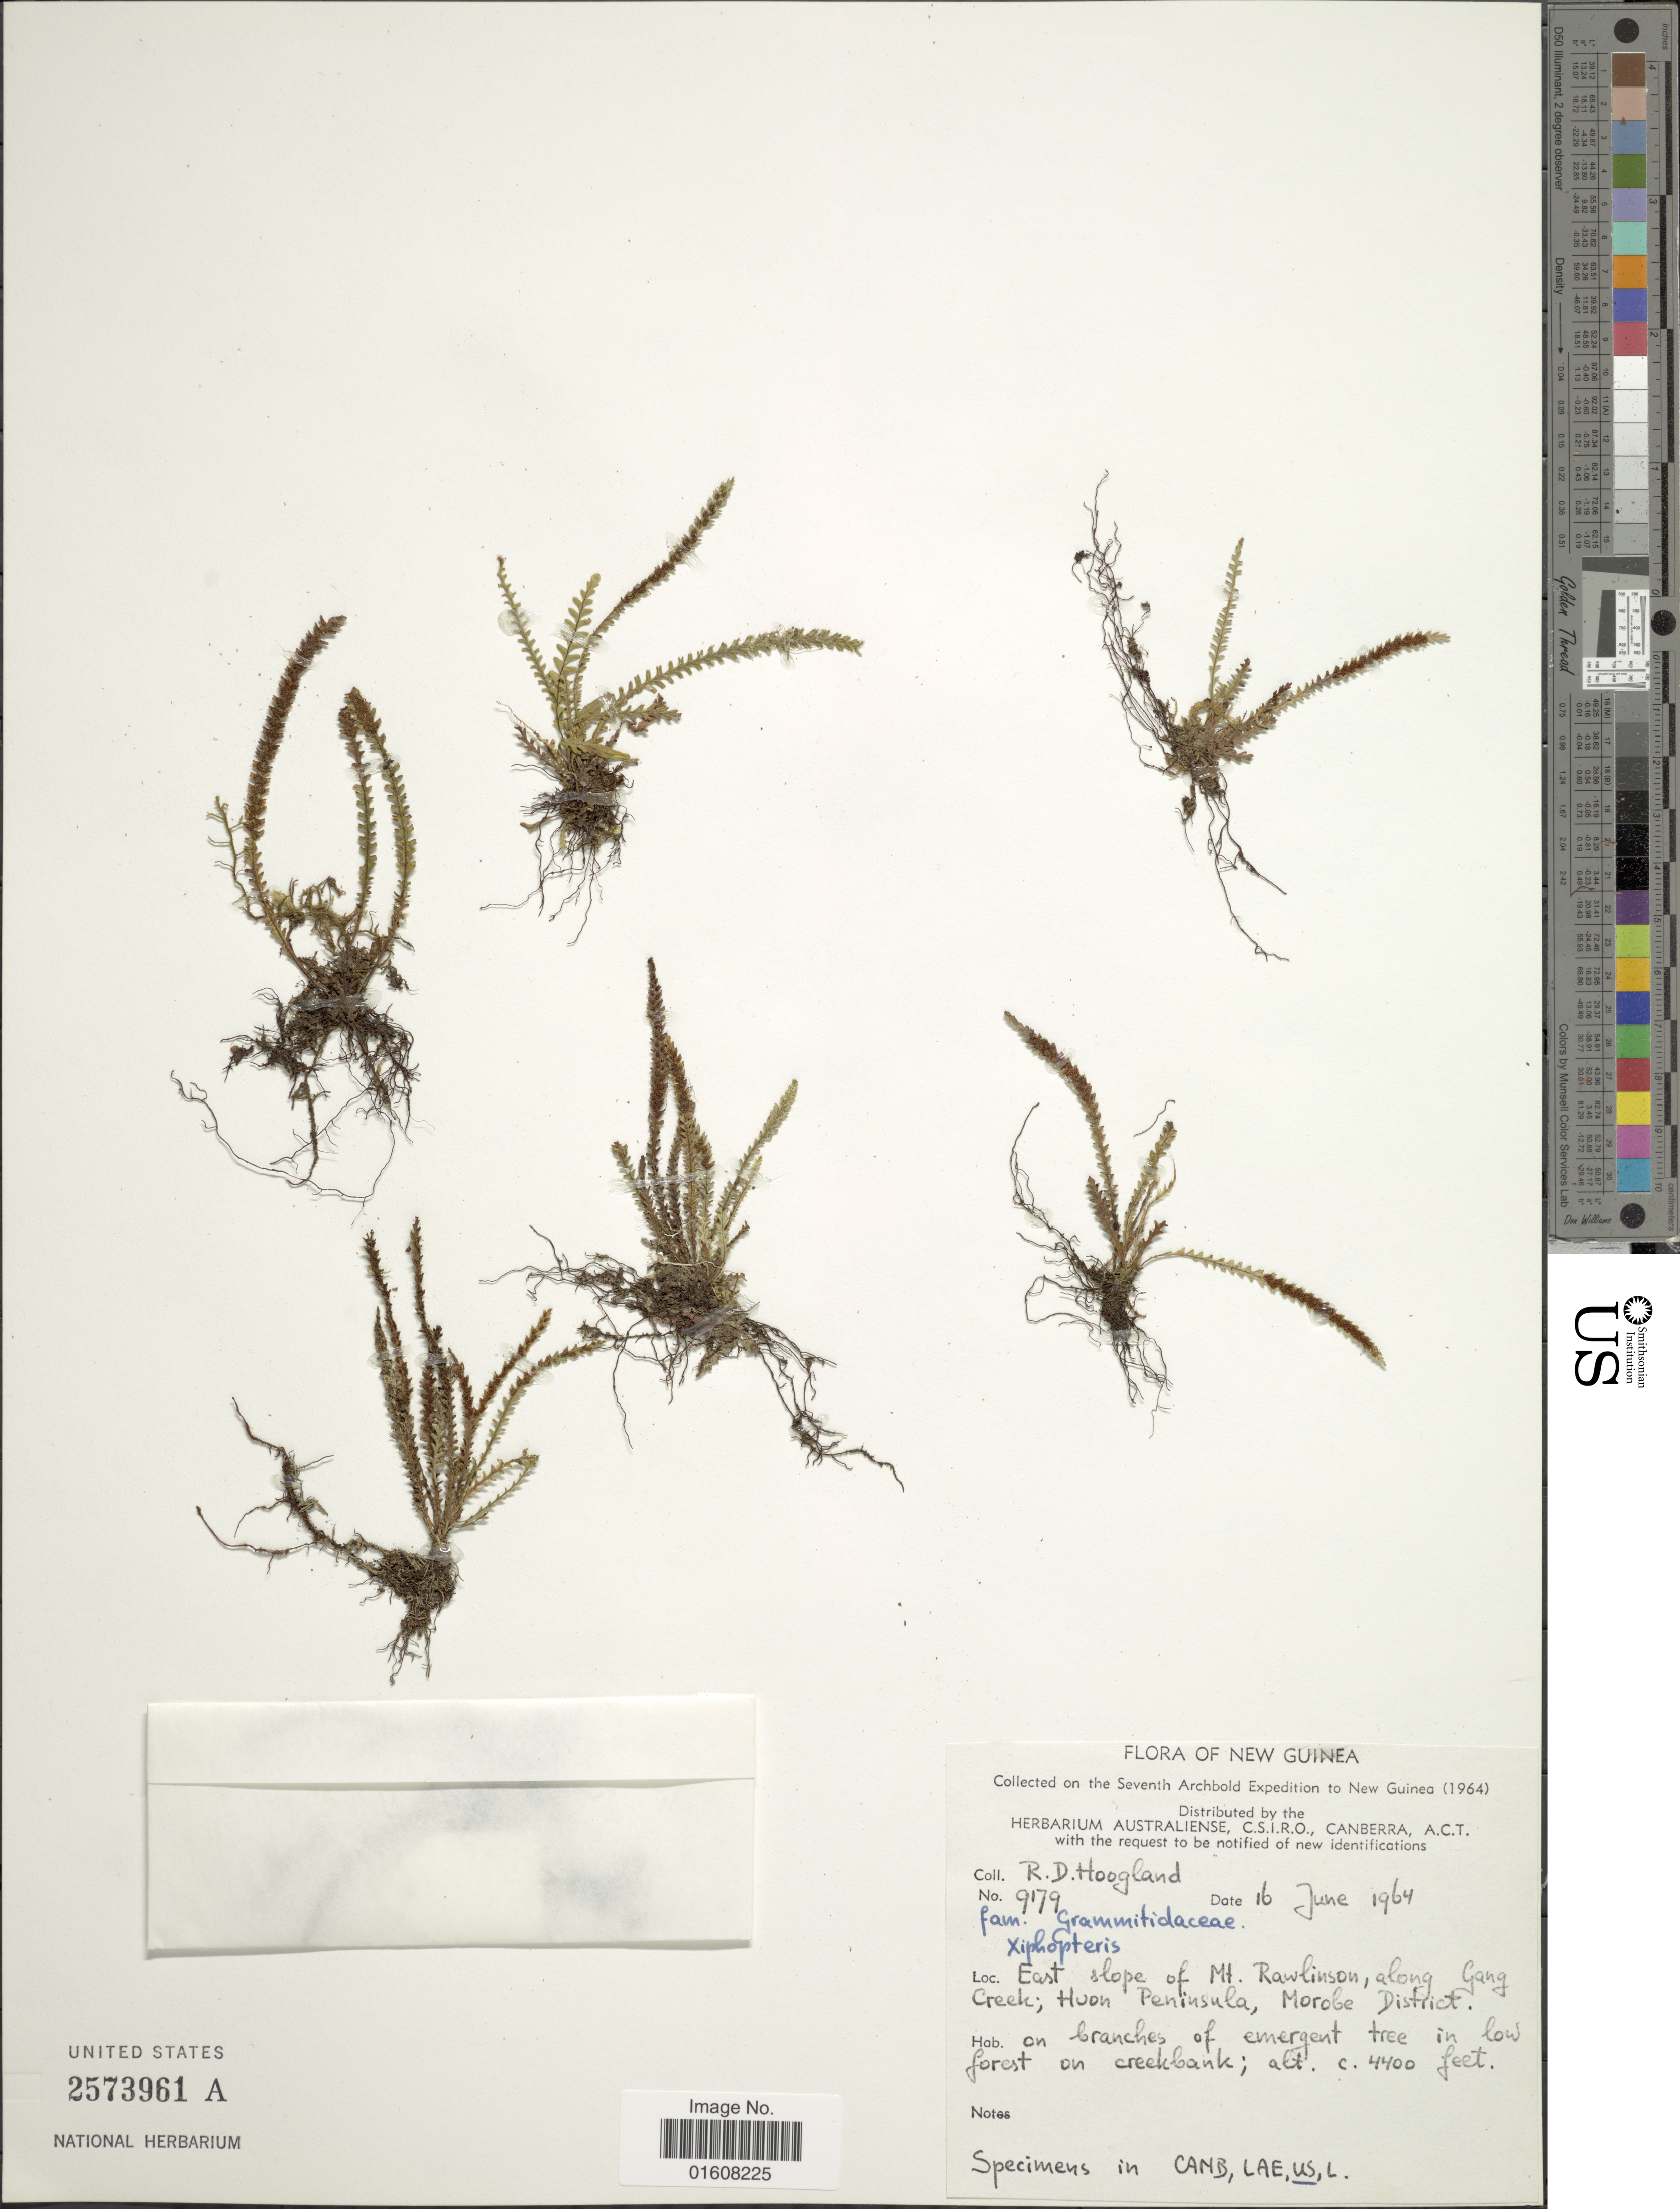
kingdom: Plantae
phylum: Tracheophyta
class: Polypodiopsida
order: Polypodiales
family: Polypodiaceae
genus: Grammitis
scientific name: Grammitis sp.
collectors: R. D. Hoogland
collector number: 9179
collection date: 1964-06-16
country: Papua New Guinea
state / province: Morobe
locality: New Guinea. East slope of Mt. Rawlinson, along Gang Creek; Huon Peninsula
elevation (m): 1341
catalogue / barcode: US 2573961A